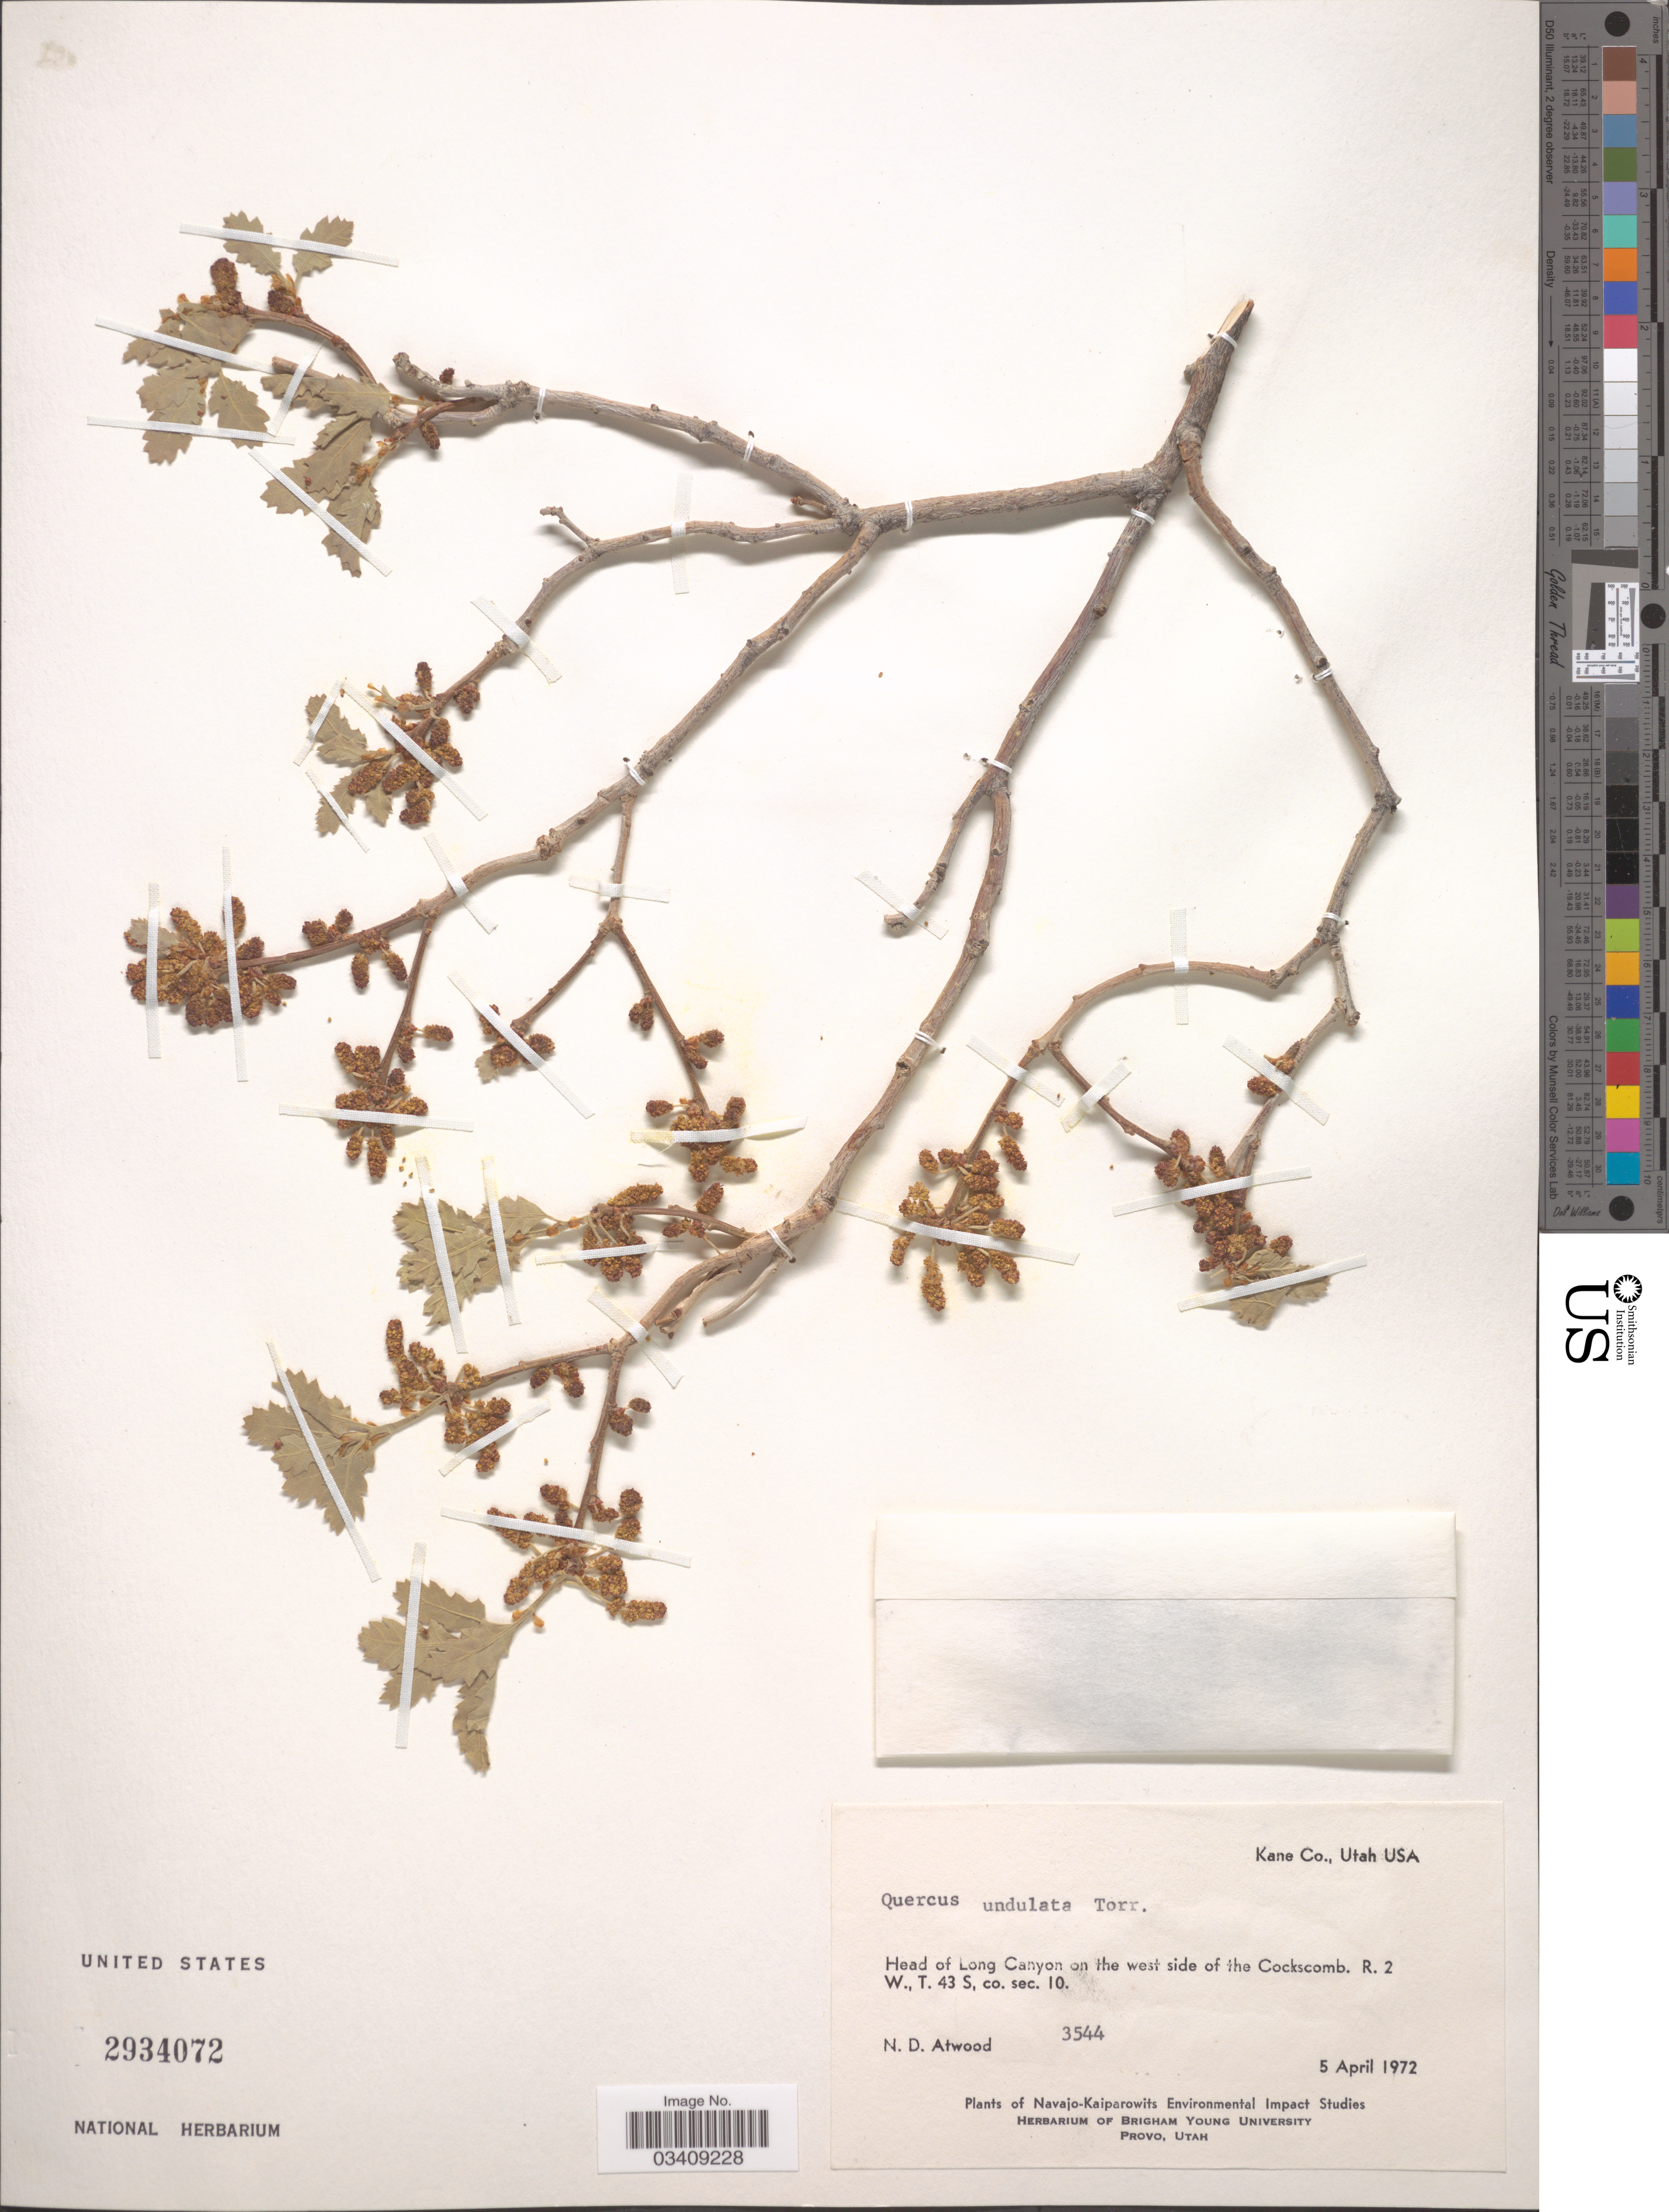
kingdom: Plantae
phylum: Tracheophyta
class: Magnoliopsida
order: Fagales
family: Fagaceae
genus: Quercus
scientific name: Quercus undulata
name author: Torr.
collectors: N. Atwood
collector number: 3544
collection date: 1972-04-05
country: United States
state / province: Utah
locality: Kane Co. USA. Head of Long Canyon on the west side of the Cockscomb. R. 2 W., T. 43 S, co. sec. 10.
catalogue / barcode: US 2934072